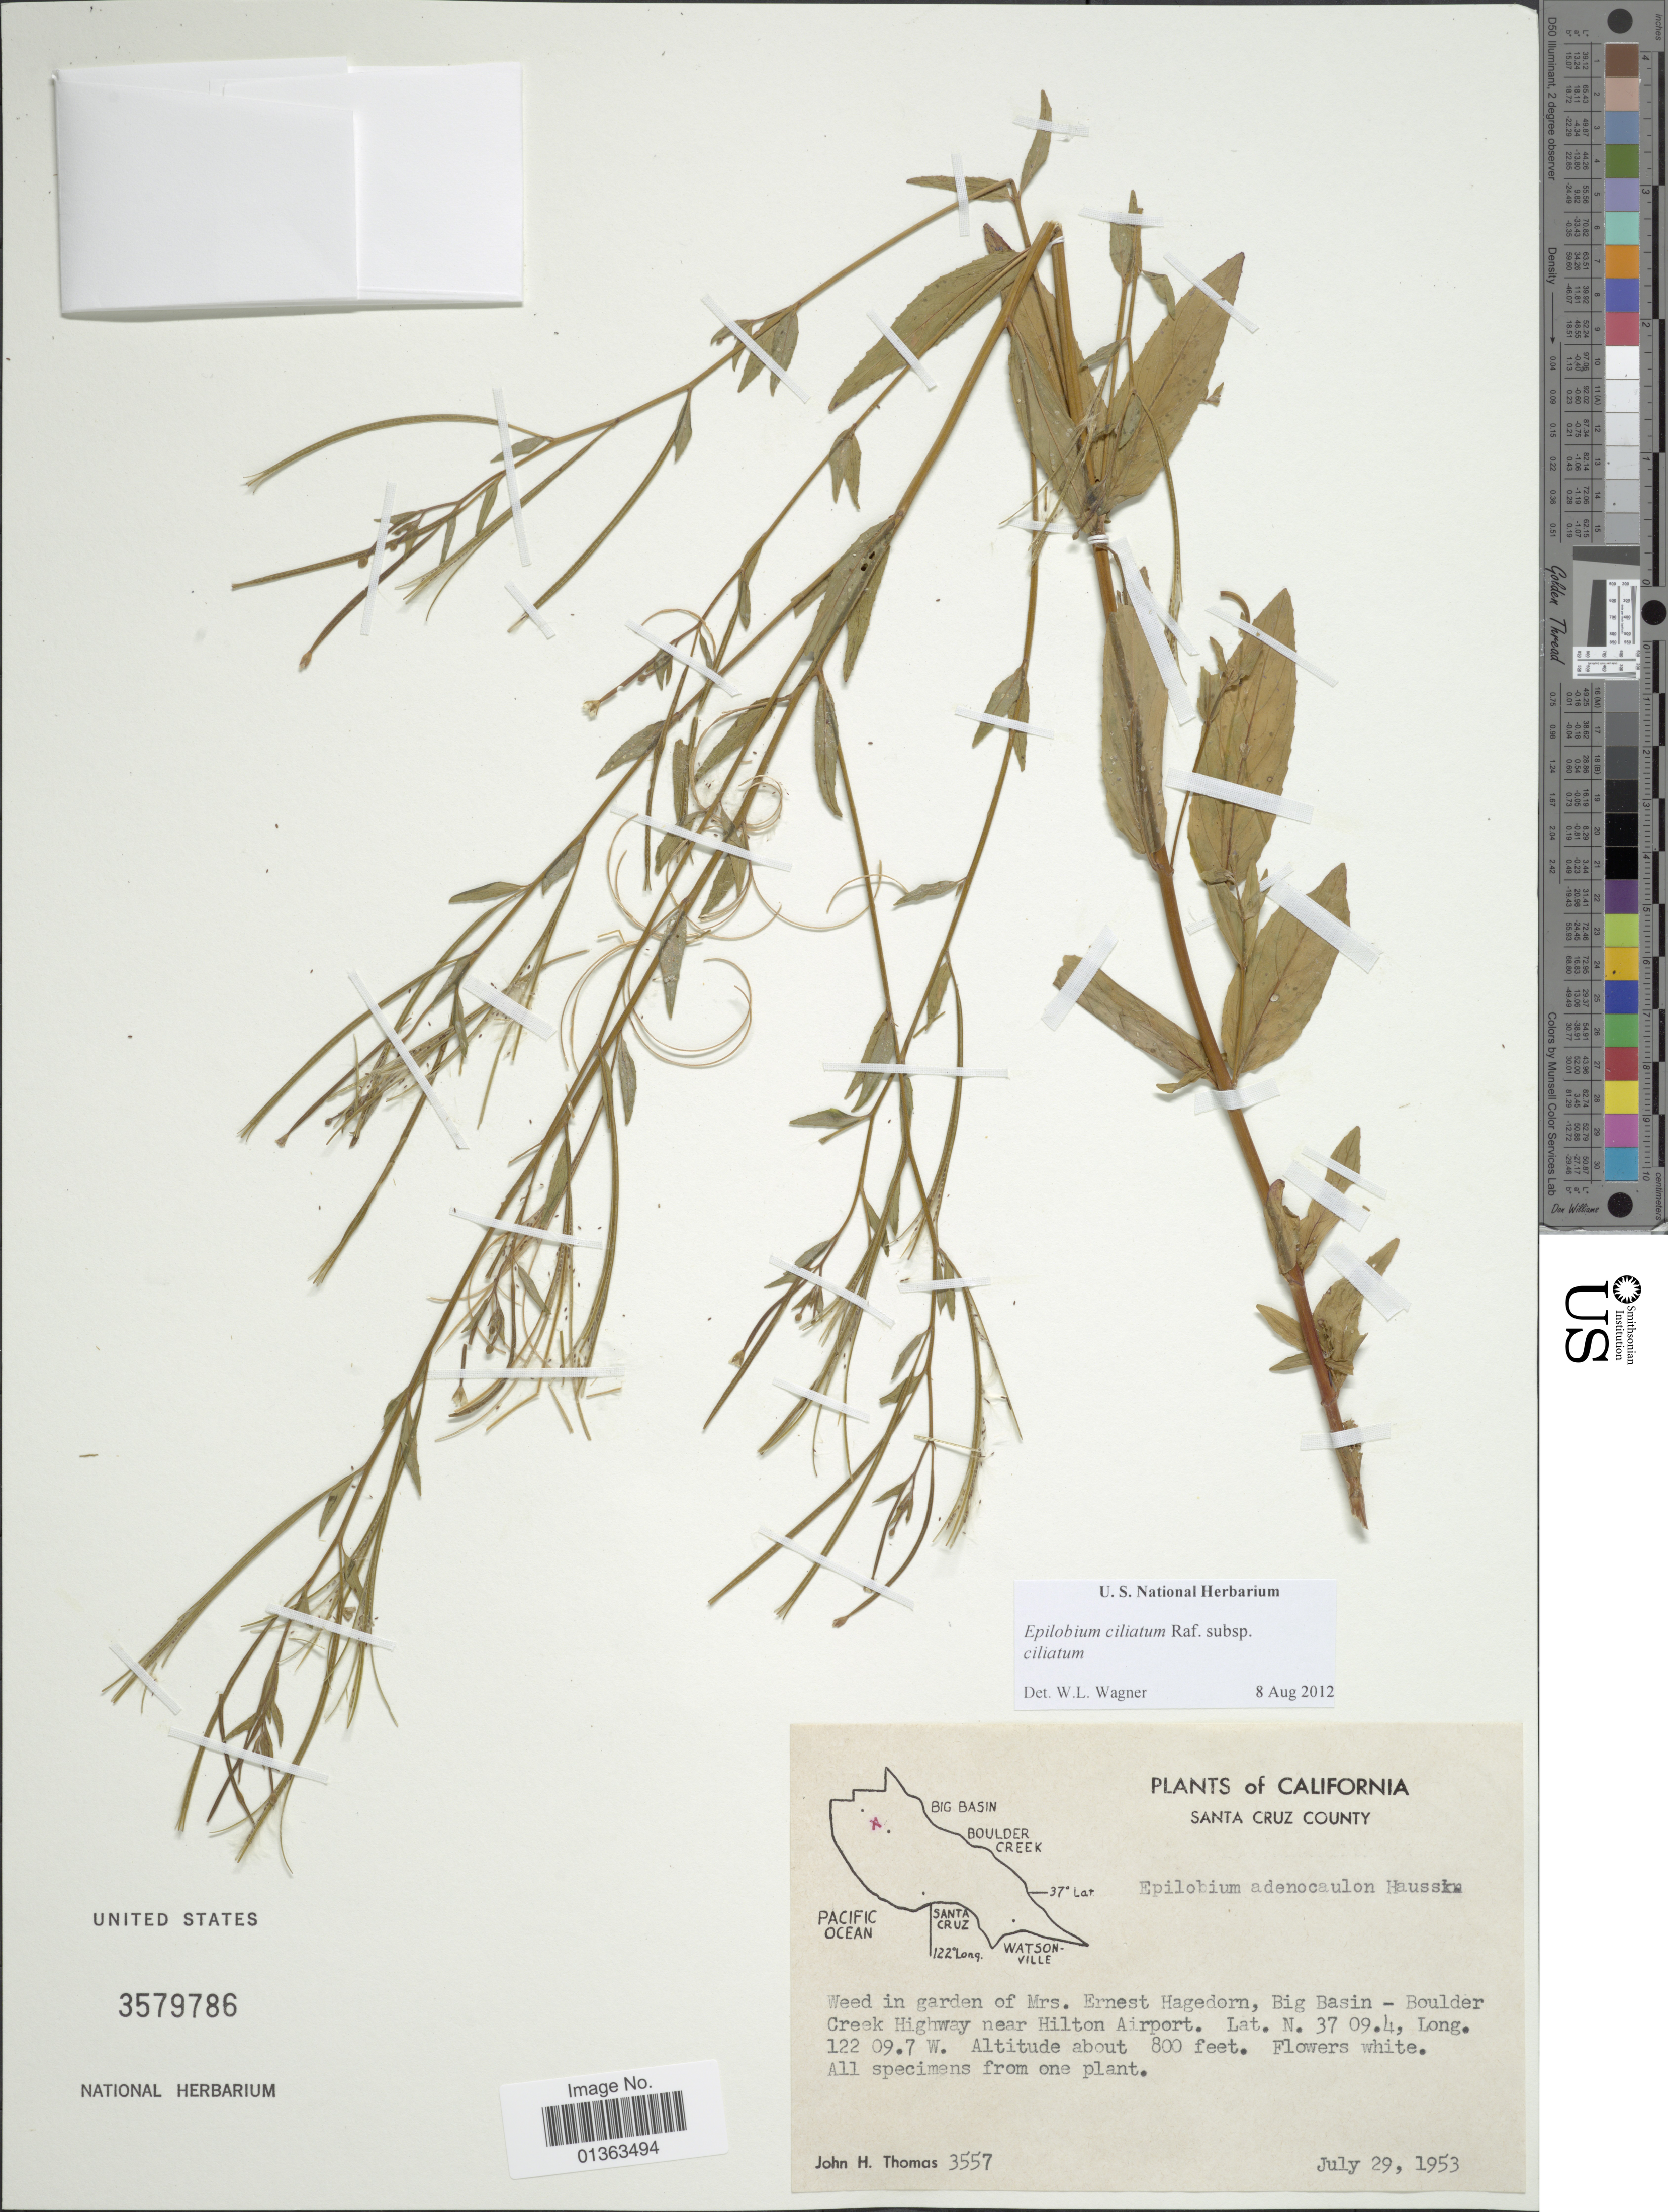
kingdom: Plantae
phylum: Tracheophyta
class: Magnoliopsida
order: Myrtales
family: Onagraceae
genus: Epilobium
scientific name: Epilobium ciliatum subsp. ciliatum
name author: Raf.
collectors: J. H. Thomas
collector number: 3557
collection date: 1953-07-29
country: United States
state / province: California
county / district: Santa Cruz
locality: Santa Cruz County. Weed in garden of Mrs. Ernest Hagedorn, Big Basin - Boulder Creek Highway near Hilton Airport.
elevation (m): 244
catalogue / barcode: US 3579786